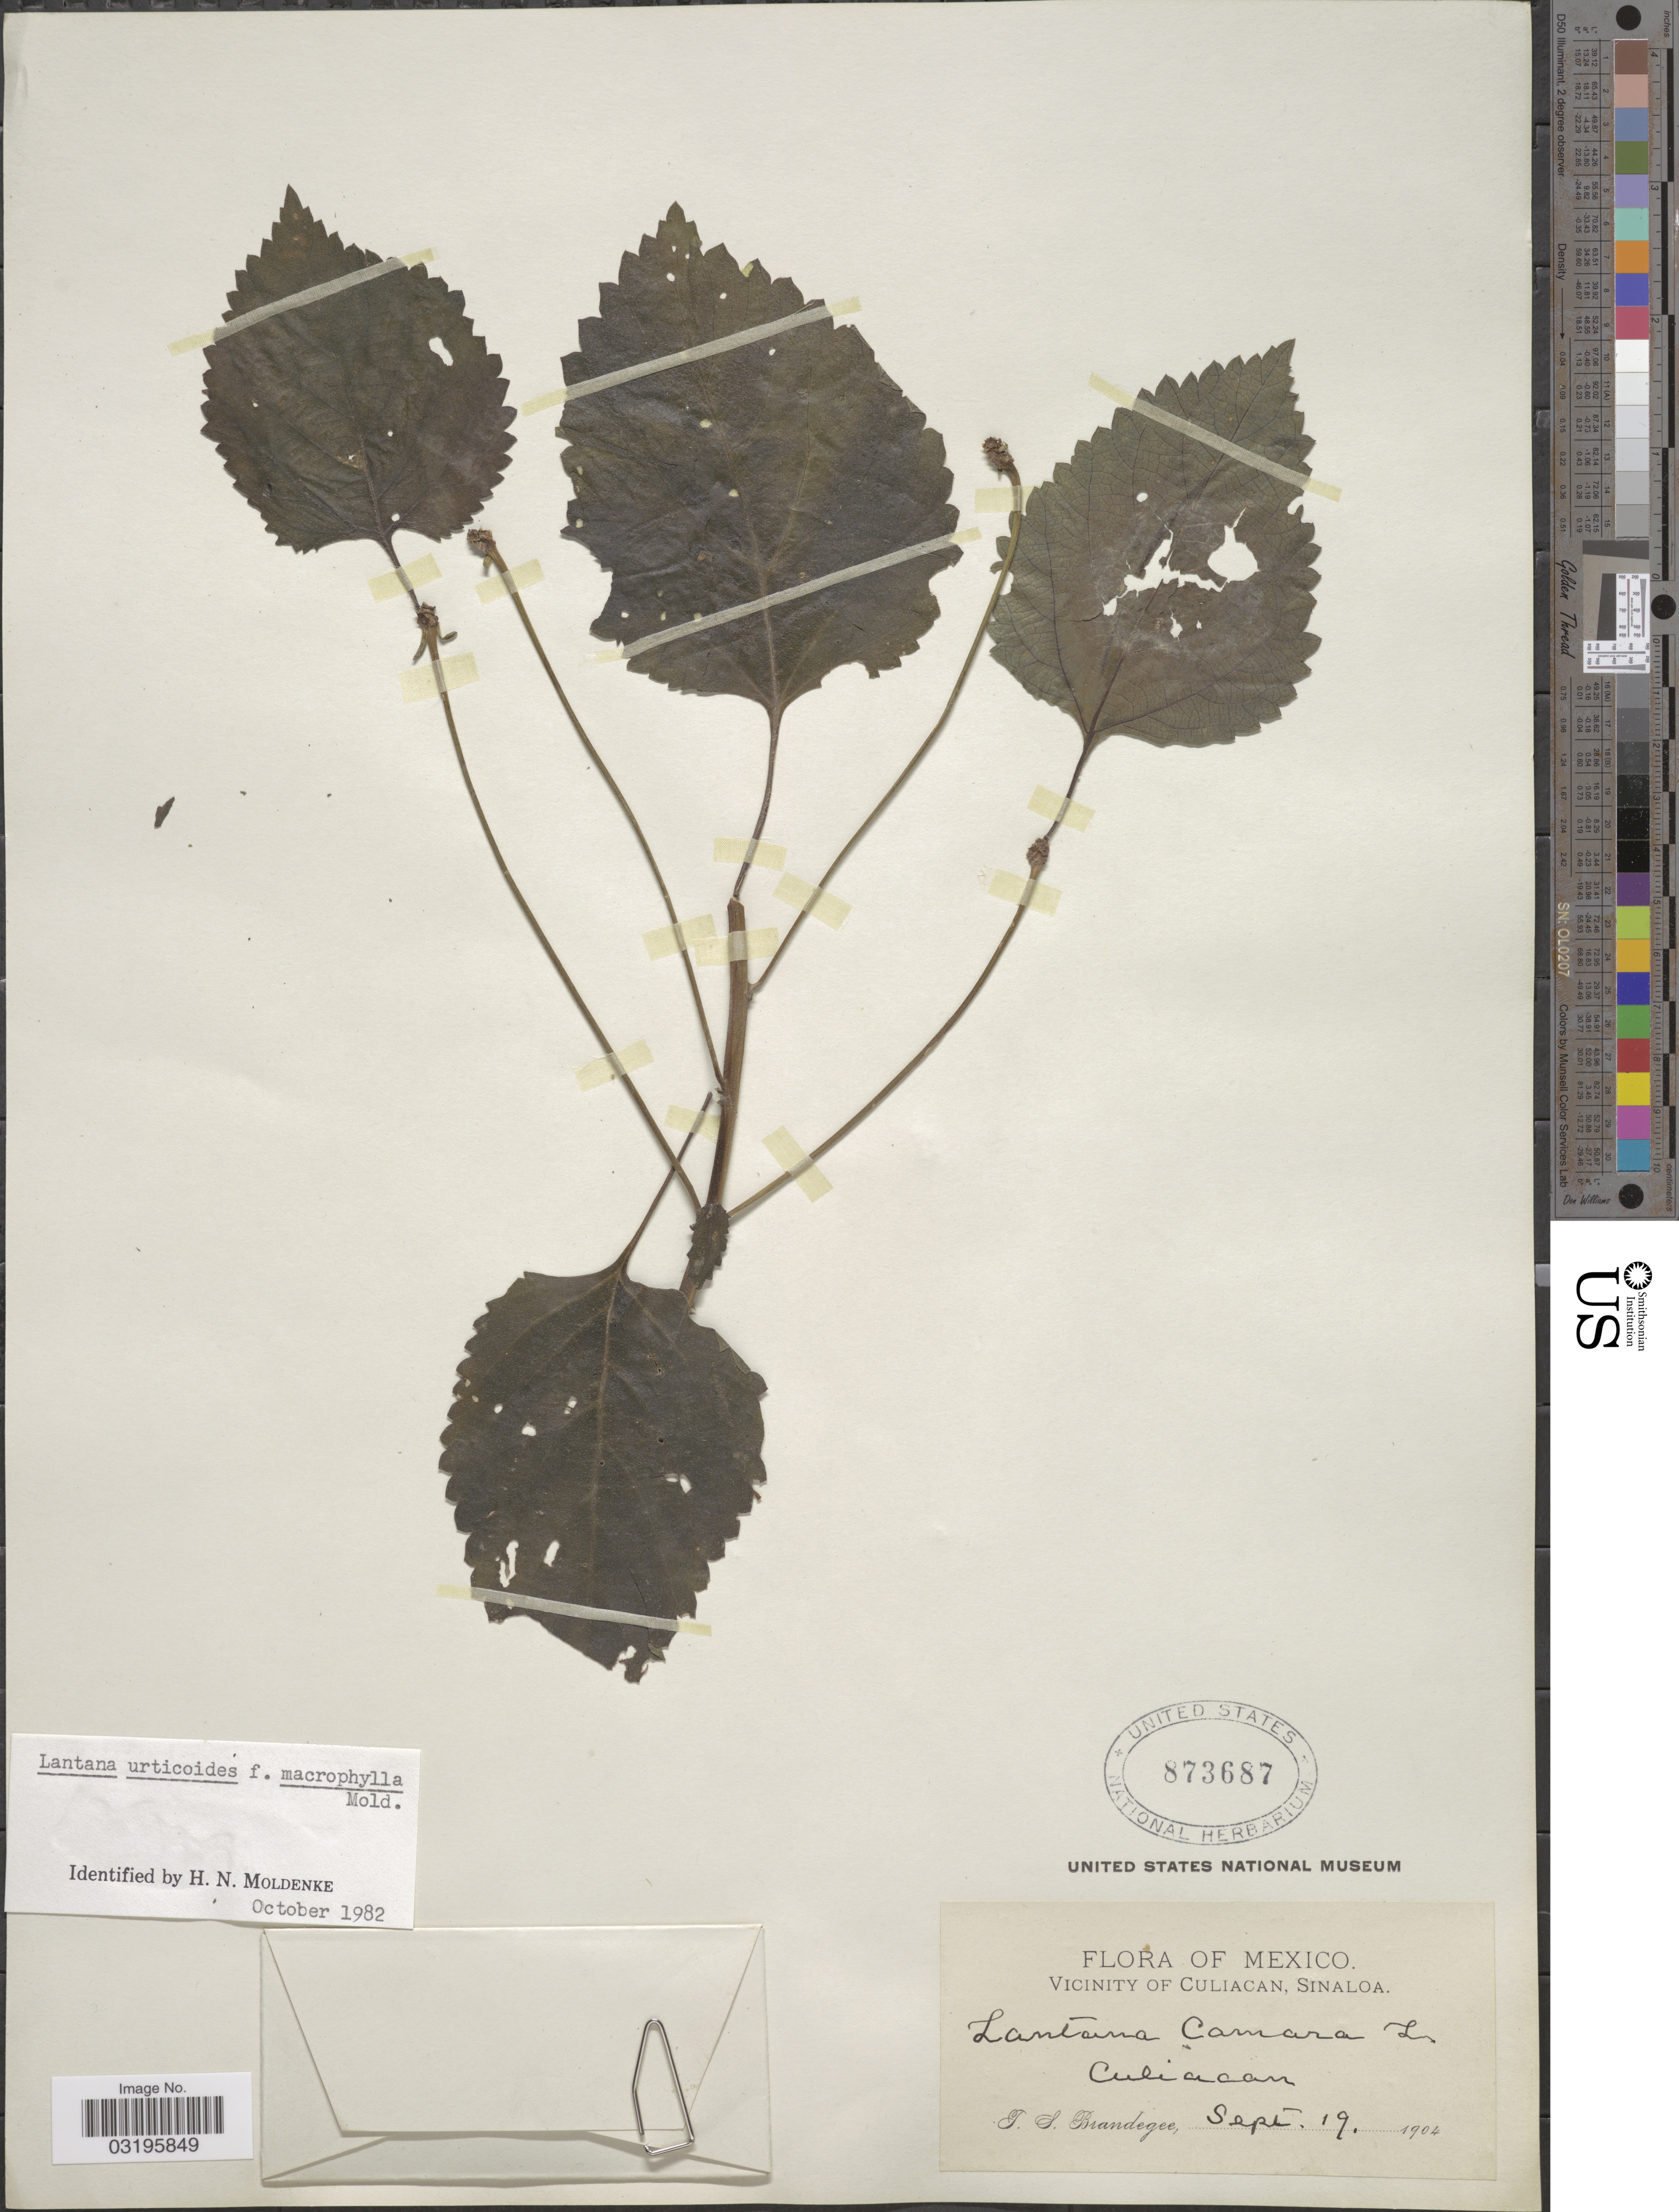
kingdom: Plantae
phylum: Tracheophyta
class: Magnoliopsida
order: Lamiales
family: Verbenaceae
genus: Lantana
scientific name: Lantana urticoides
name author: Hayek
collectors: T. S. Brandegee (herbarium)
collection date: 1904-09-19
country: Mexico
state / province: Sinaloa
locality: Vicinity of Culiacan.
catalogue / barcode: US 873687